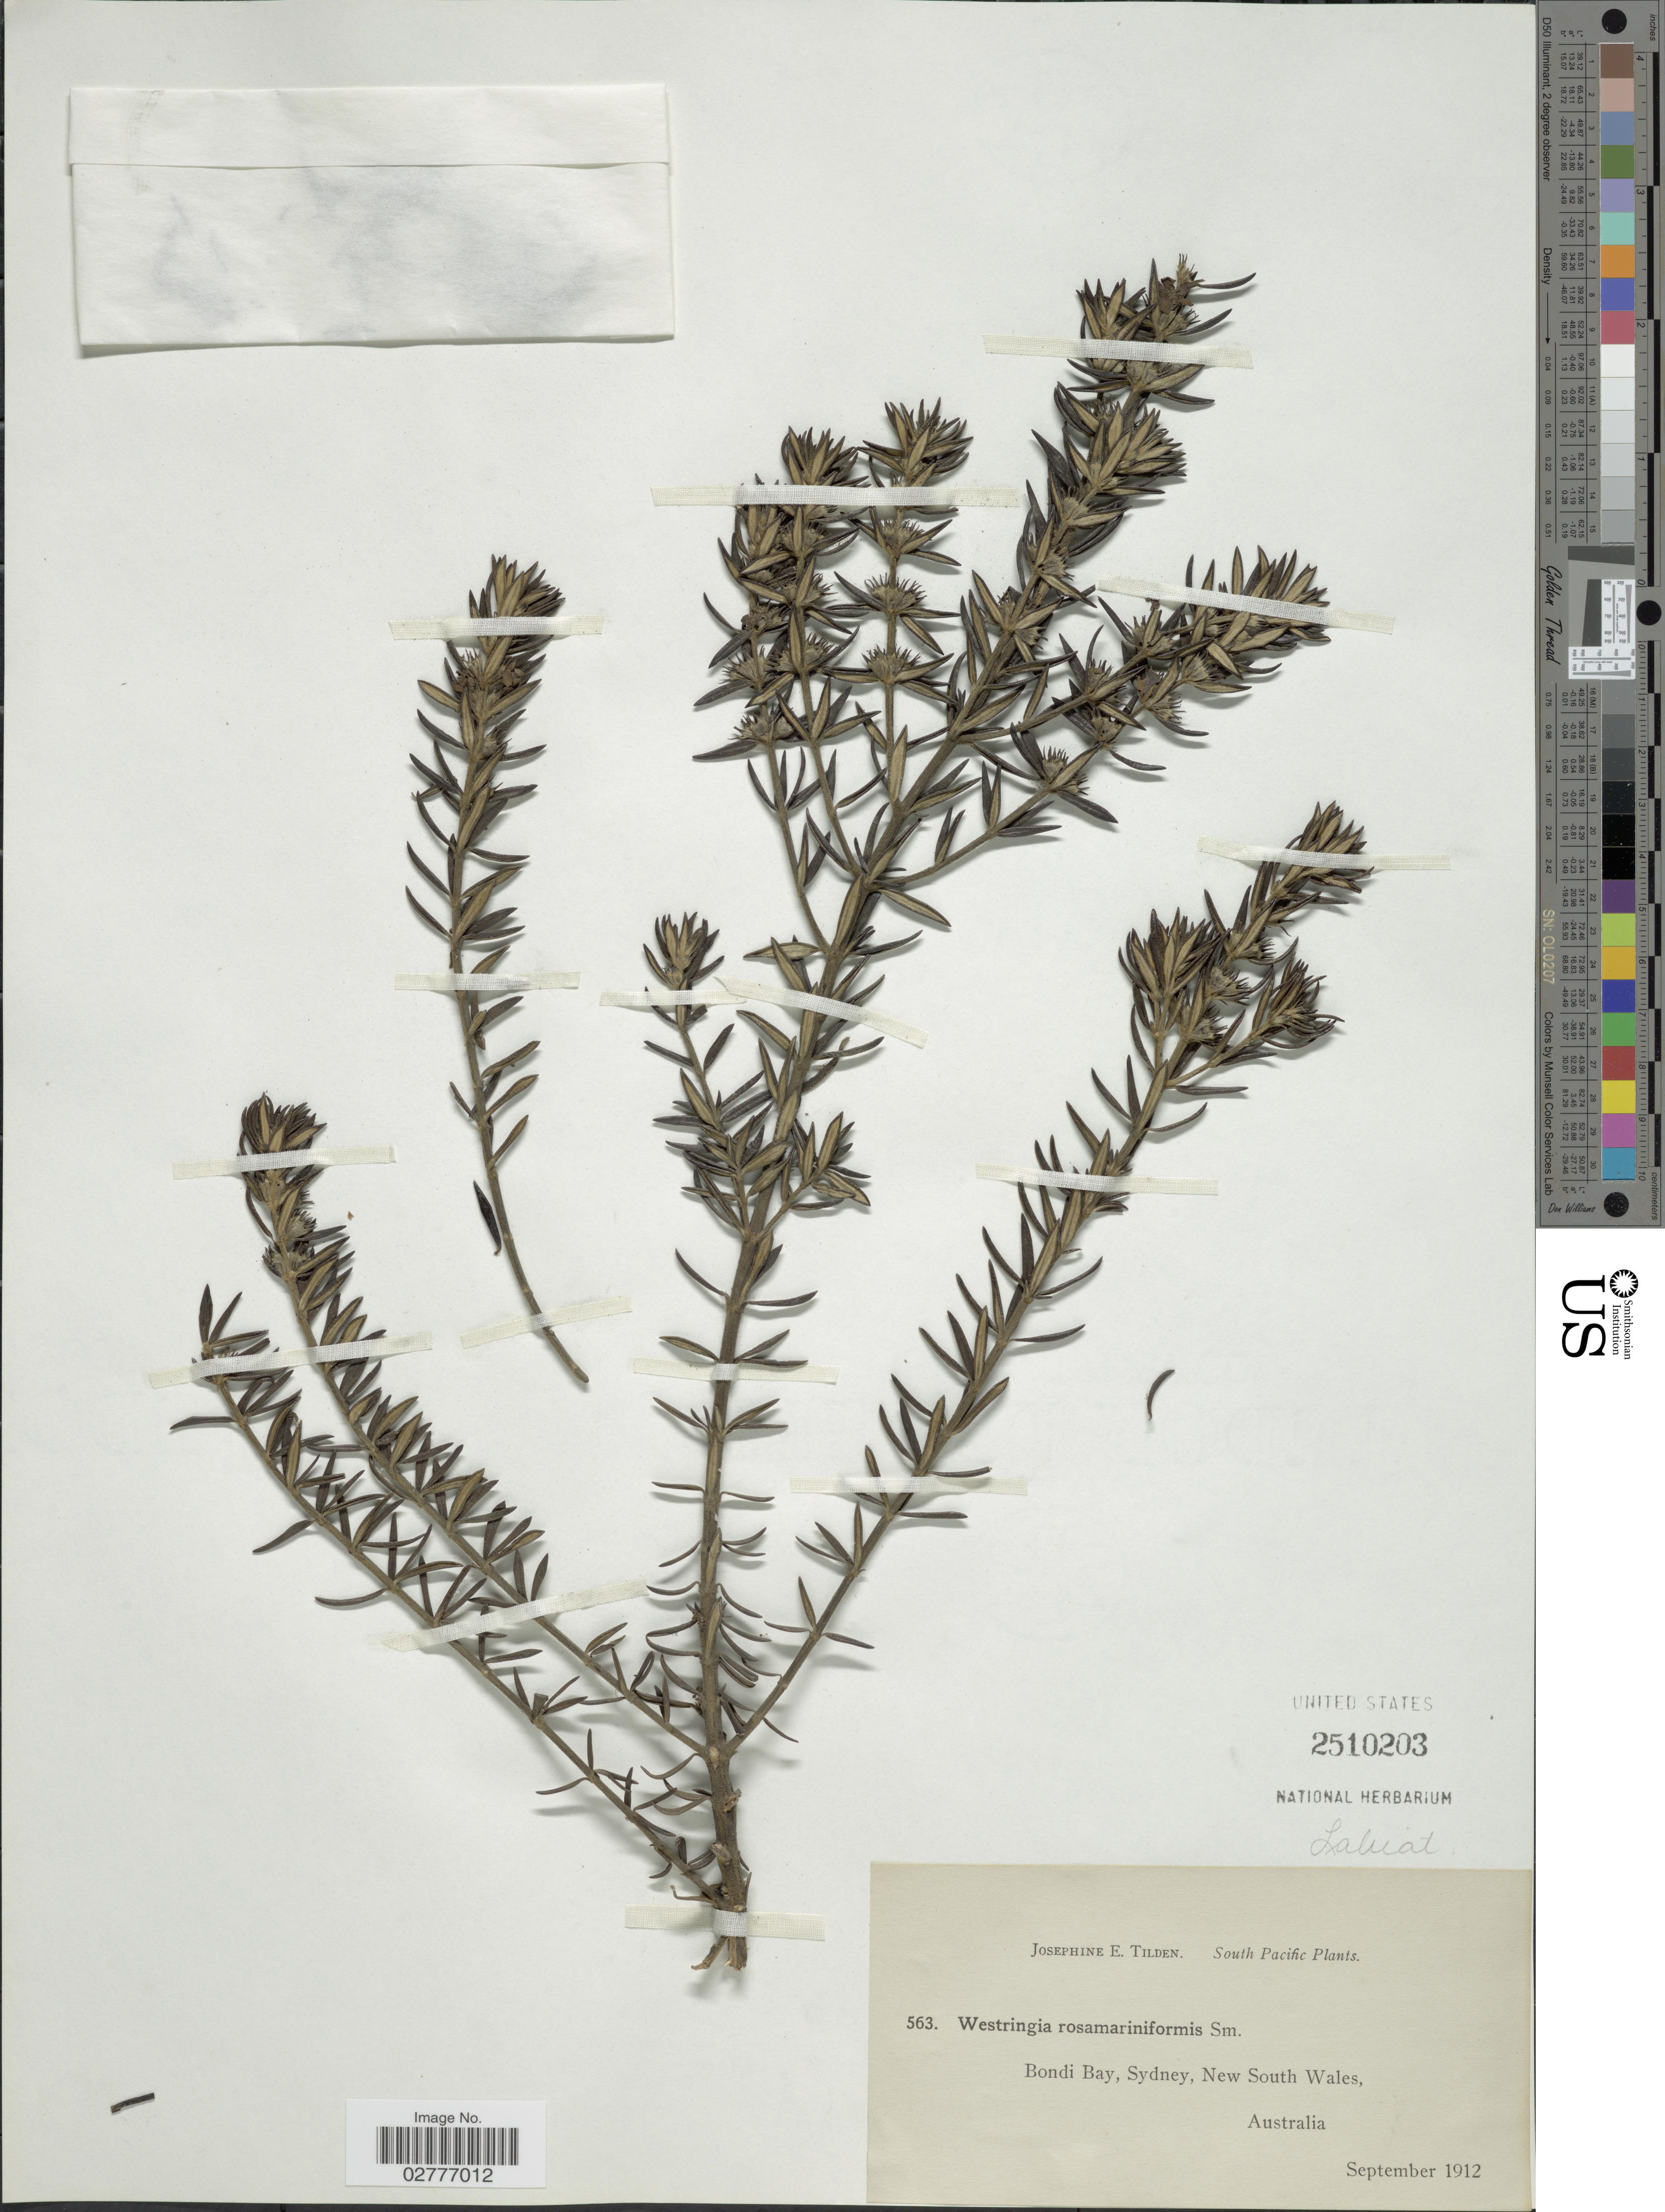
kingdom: Plantae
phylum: Tracheophyta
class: Magnoliopsida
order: Lamiales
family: Lamiaceae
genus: Westringia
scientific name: Westringia rosmariniformis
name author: Sm.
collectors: J. E. Tilden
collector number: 563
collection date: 1912-09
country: Australia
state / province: New South Wales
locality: South Pacific. Bondi Bay, Sydney.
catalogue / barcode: US 2510203